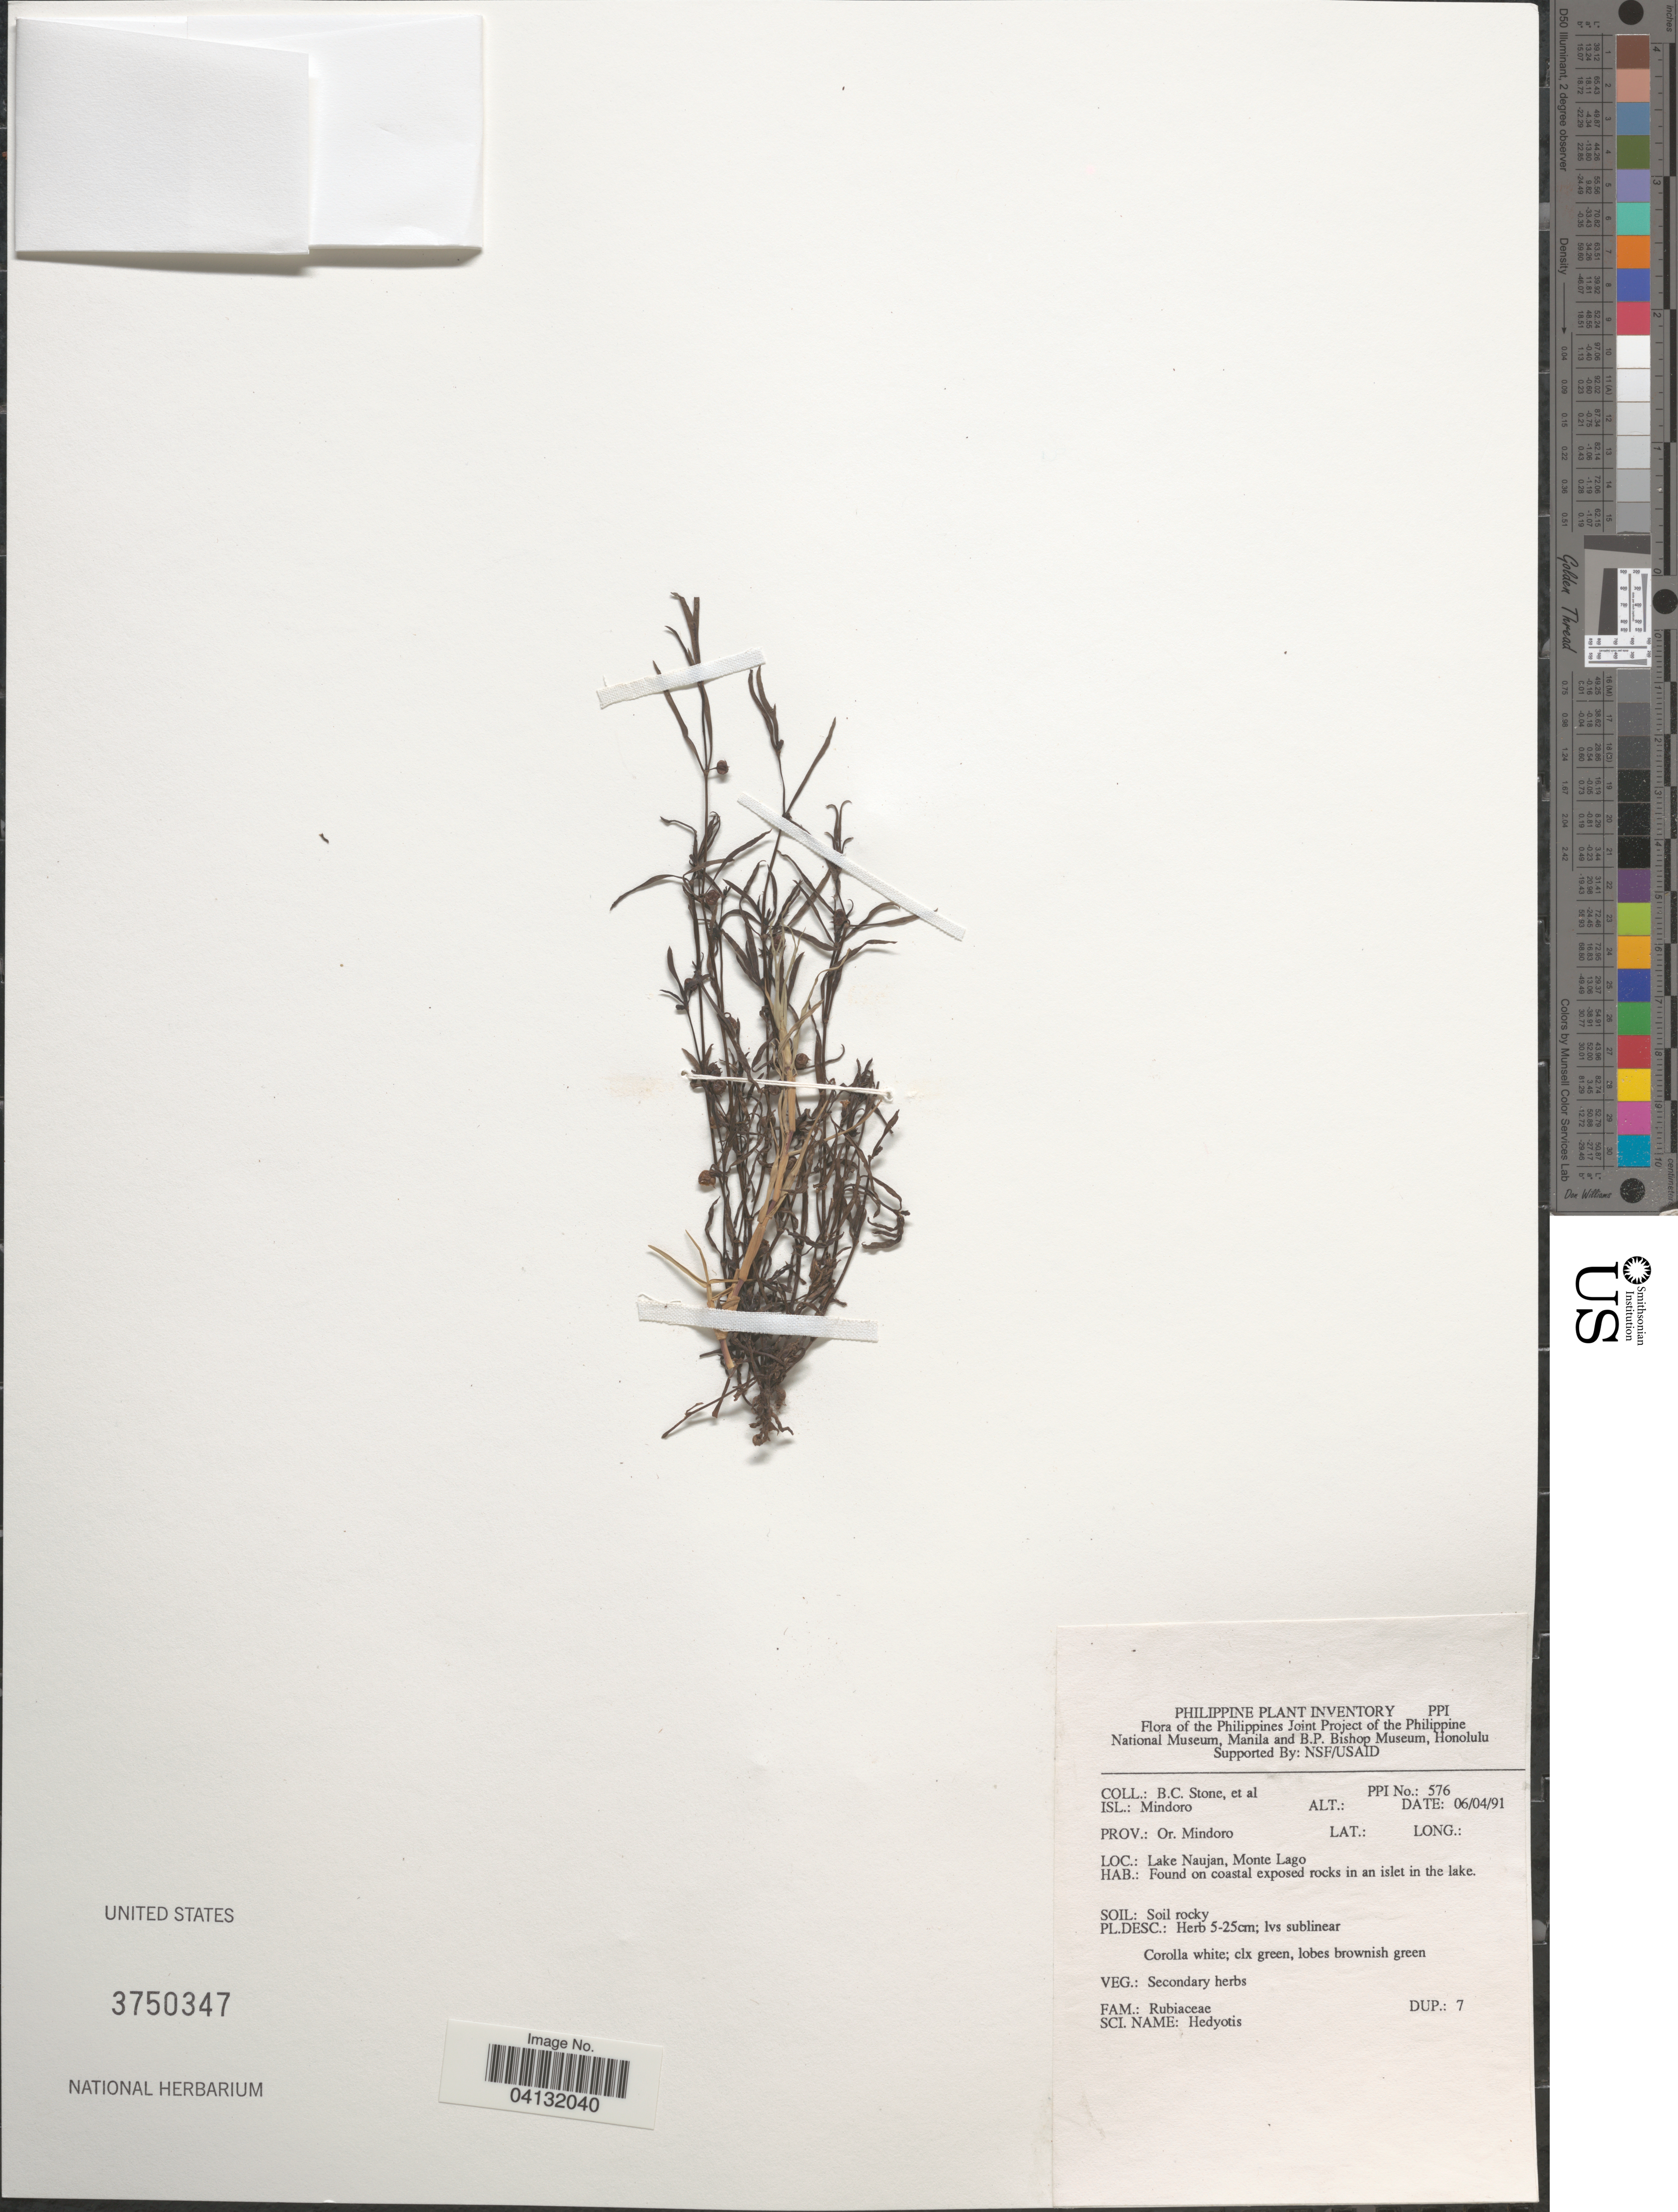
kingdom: Plantae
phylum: Tracheophyta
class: Magnoliopsida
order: Gentianales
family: Rubiaceae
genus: Hedyotis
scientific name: Hedyotis sp.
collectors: B. C. Stone & et al.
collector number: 576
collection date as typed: Transcribed d/m/y: 6/4/91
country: Philippines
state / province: Mimaropa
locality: Isl.: Mindoro. Prov.: Or. Mindoro. Lake Naujan, Monte Lago.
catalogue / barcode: US 3750347